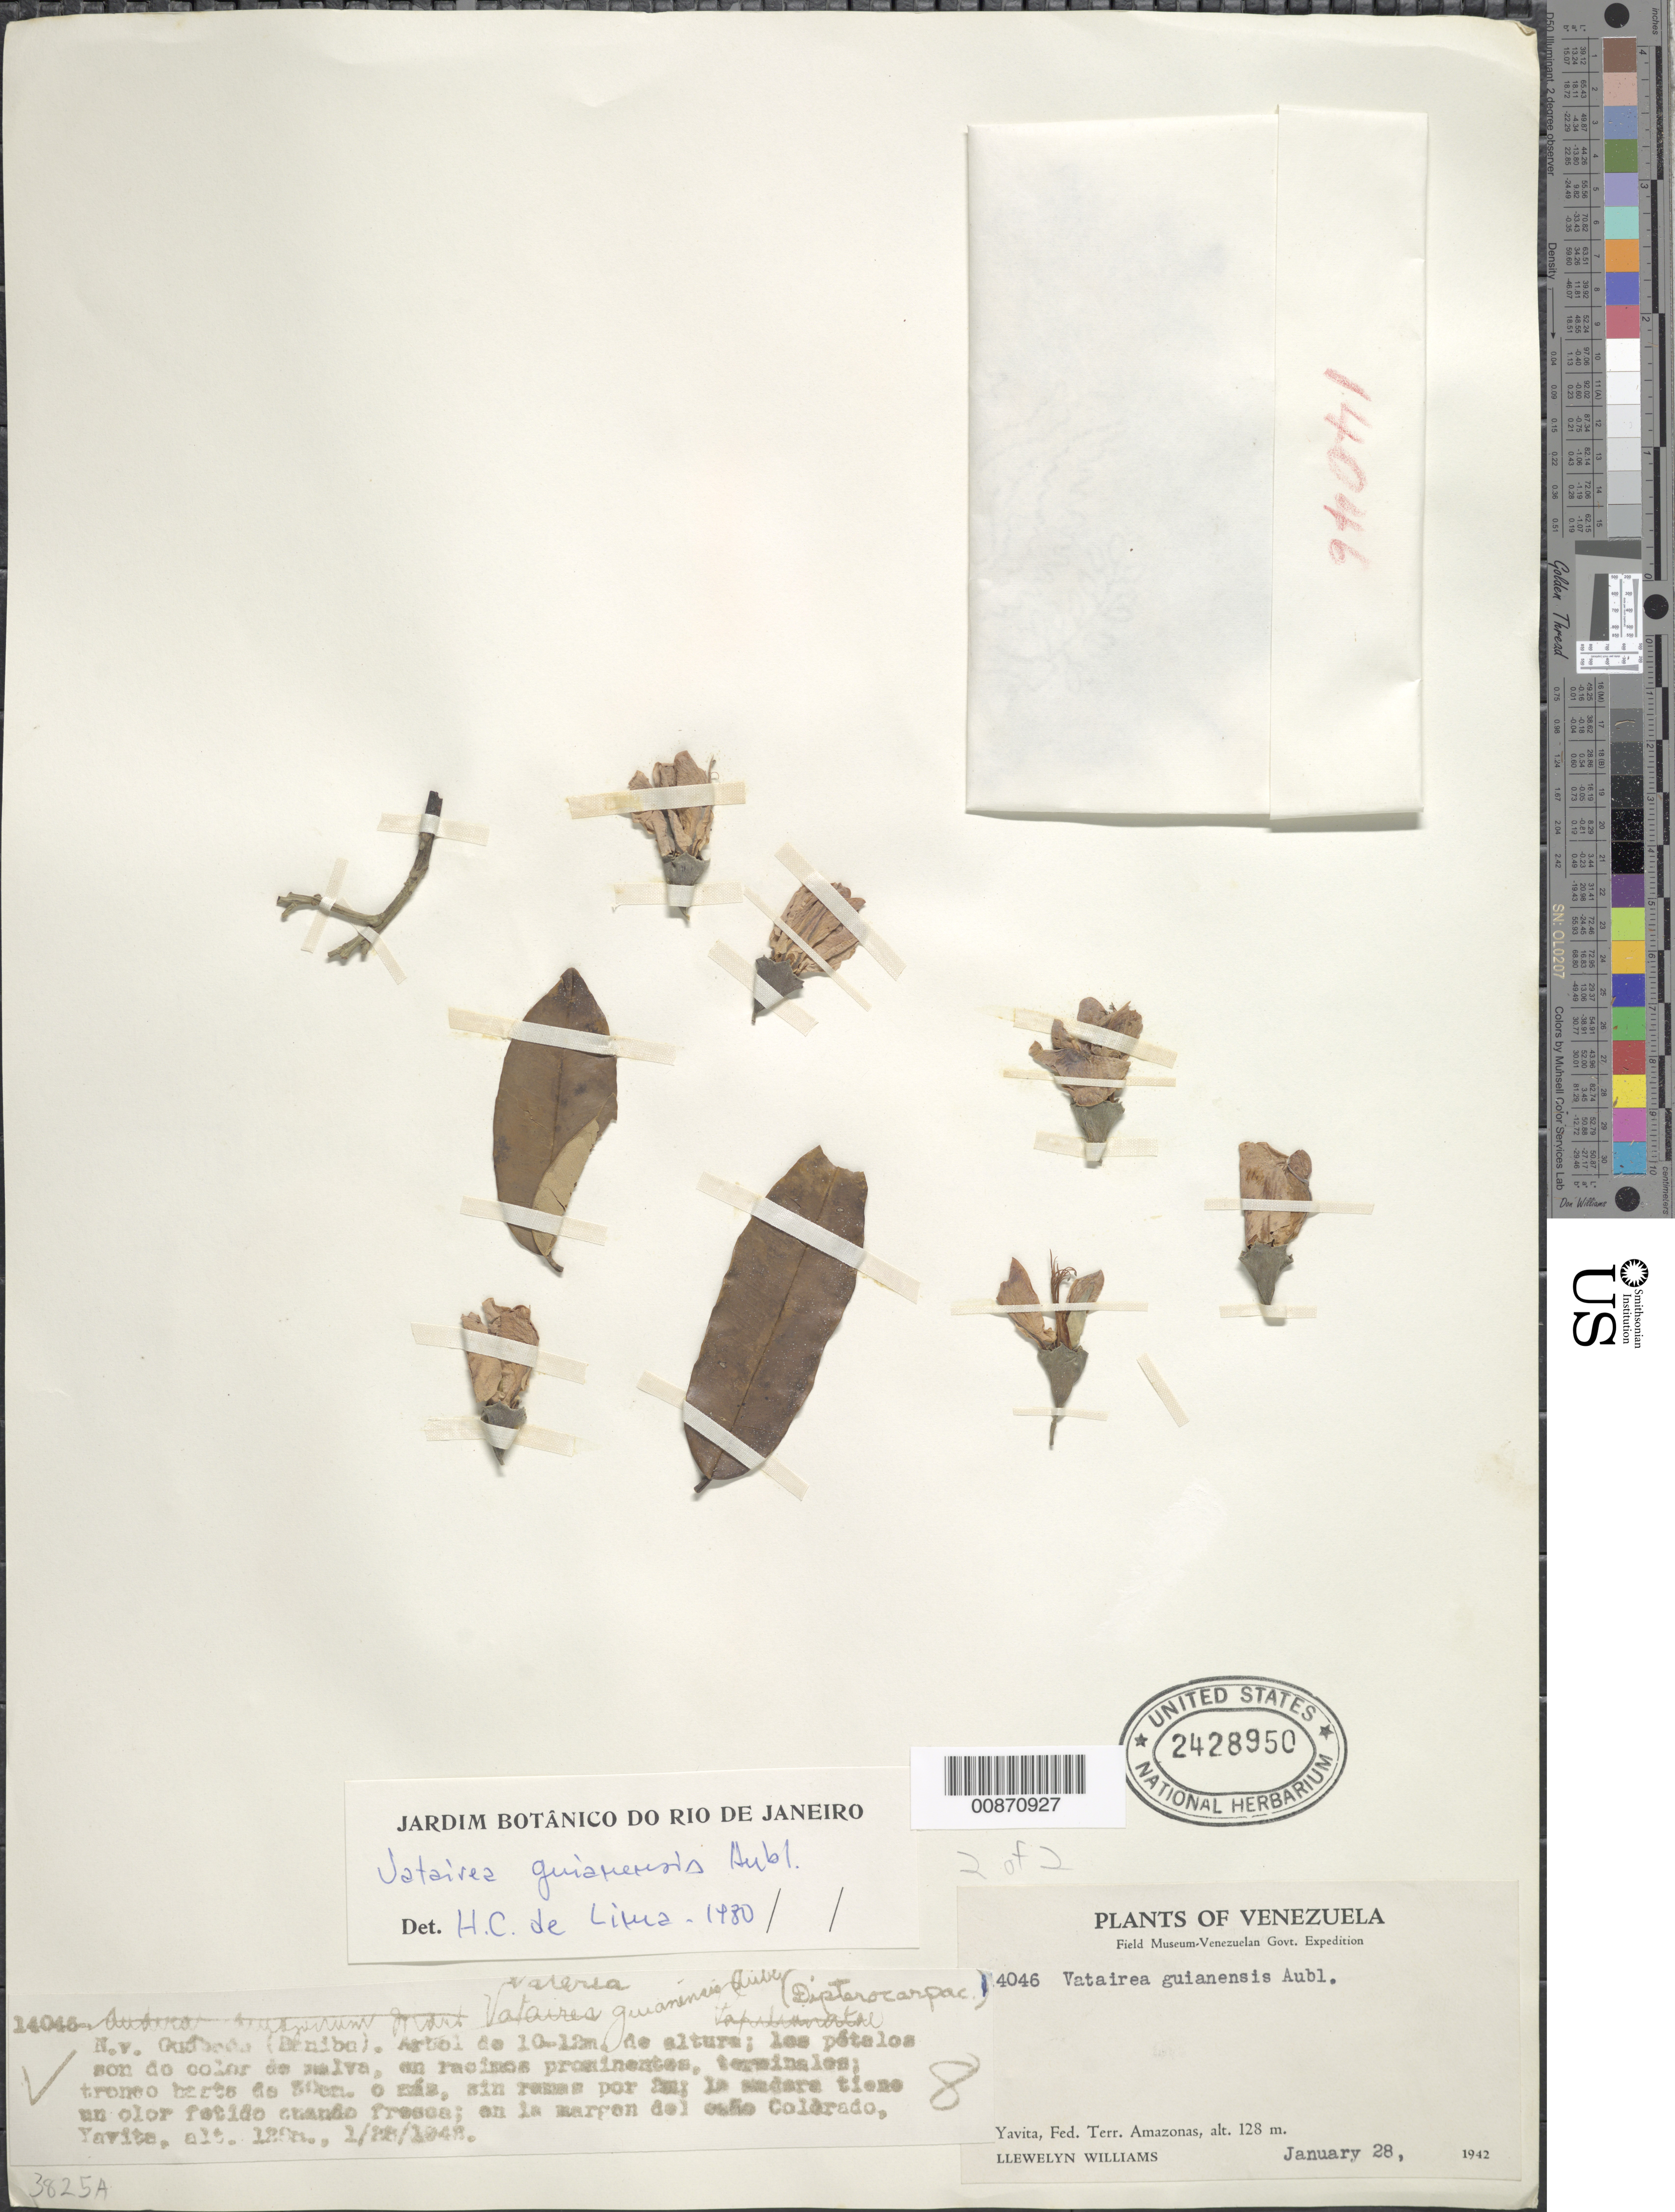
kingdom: Plantae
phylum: Tracheophyta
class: Magnoliopsida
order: Fabales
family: Fabaceae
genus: Vatairea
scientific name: Vatairea guianensis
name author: Aubl.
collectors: Ll. Williams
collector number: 4046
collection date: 1942-01-28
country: Venezuela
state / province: Amazonas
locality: Yavita, Fed Terr Amazonas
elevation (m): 128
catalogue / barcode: US 2428950